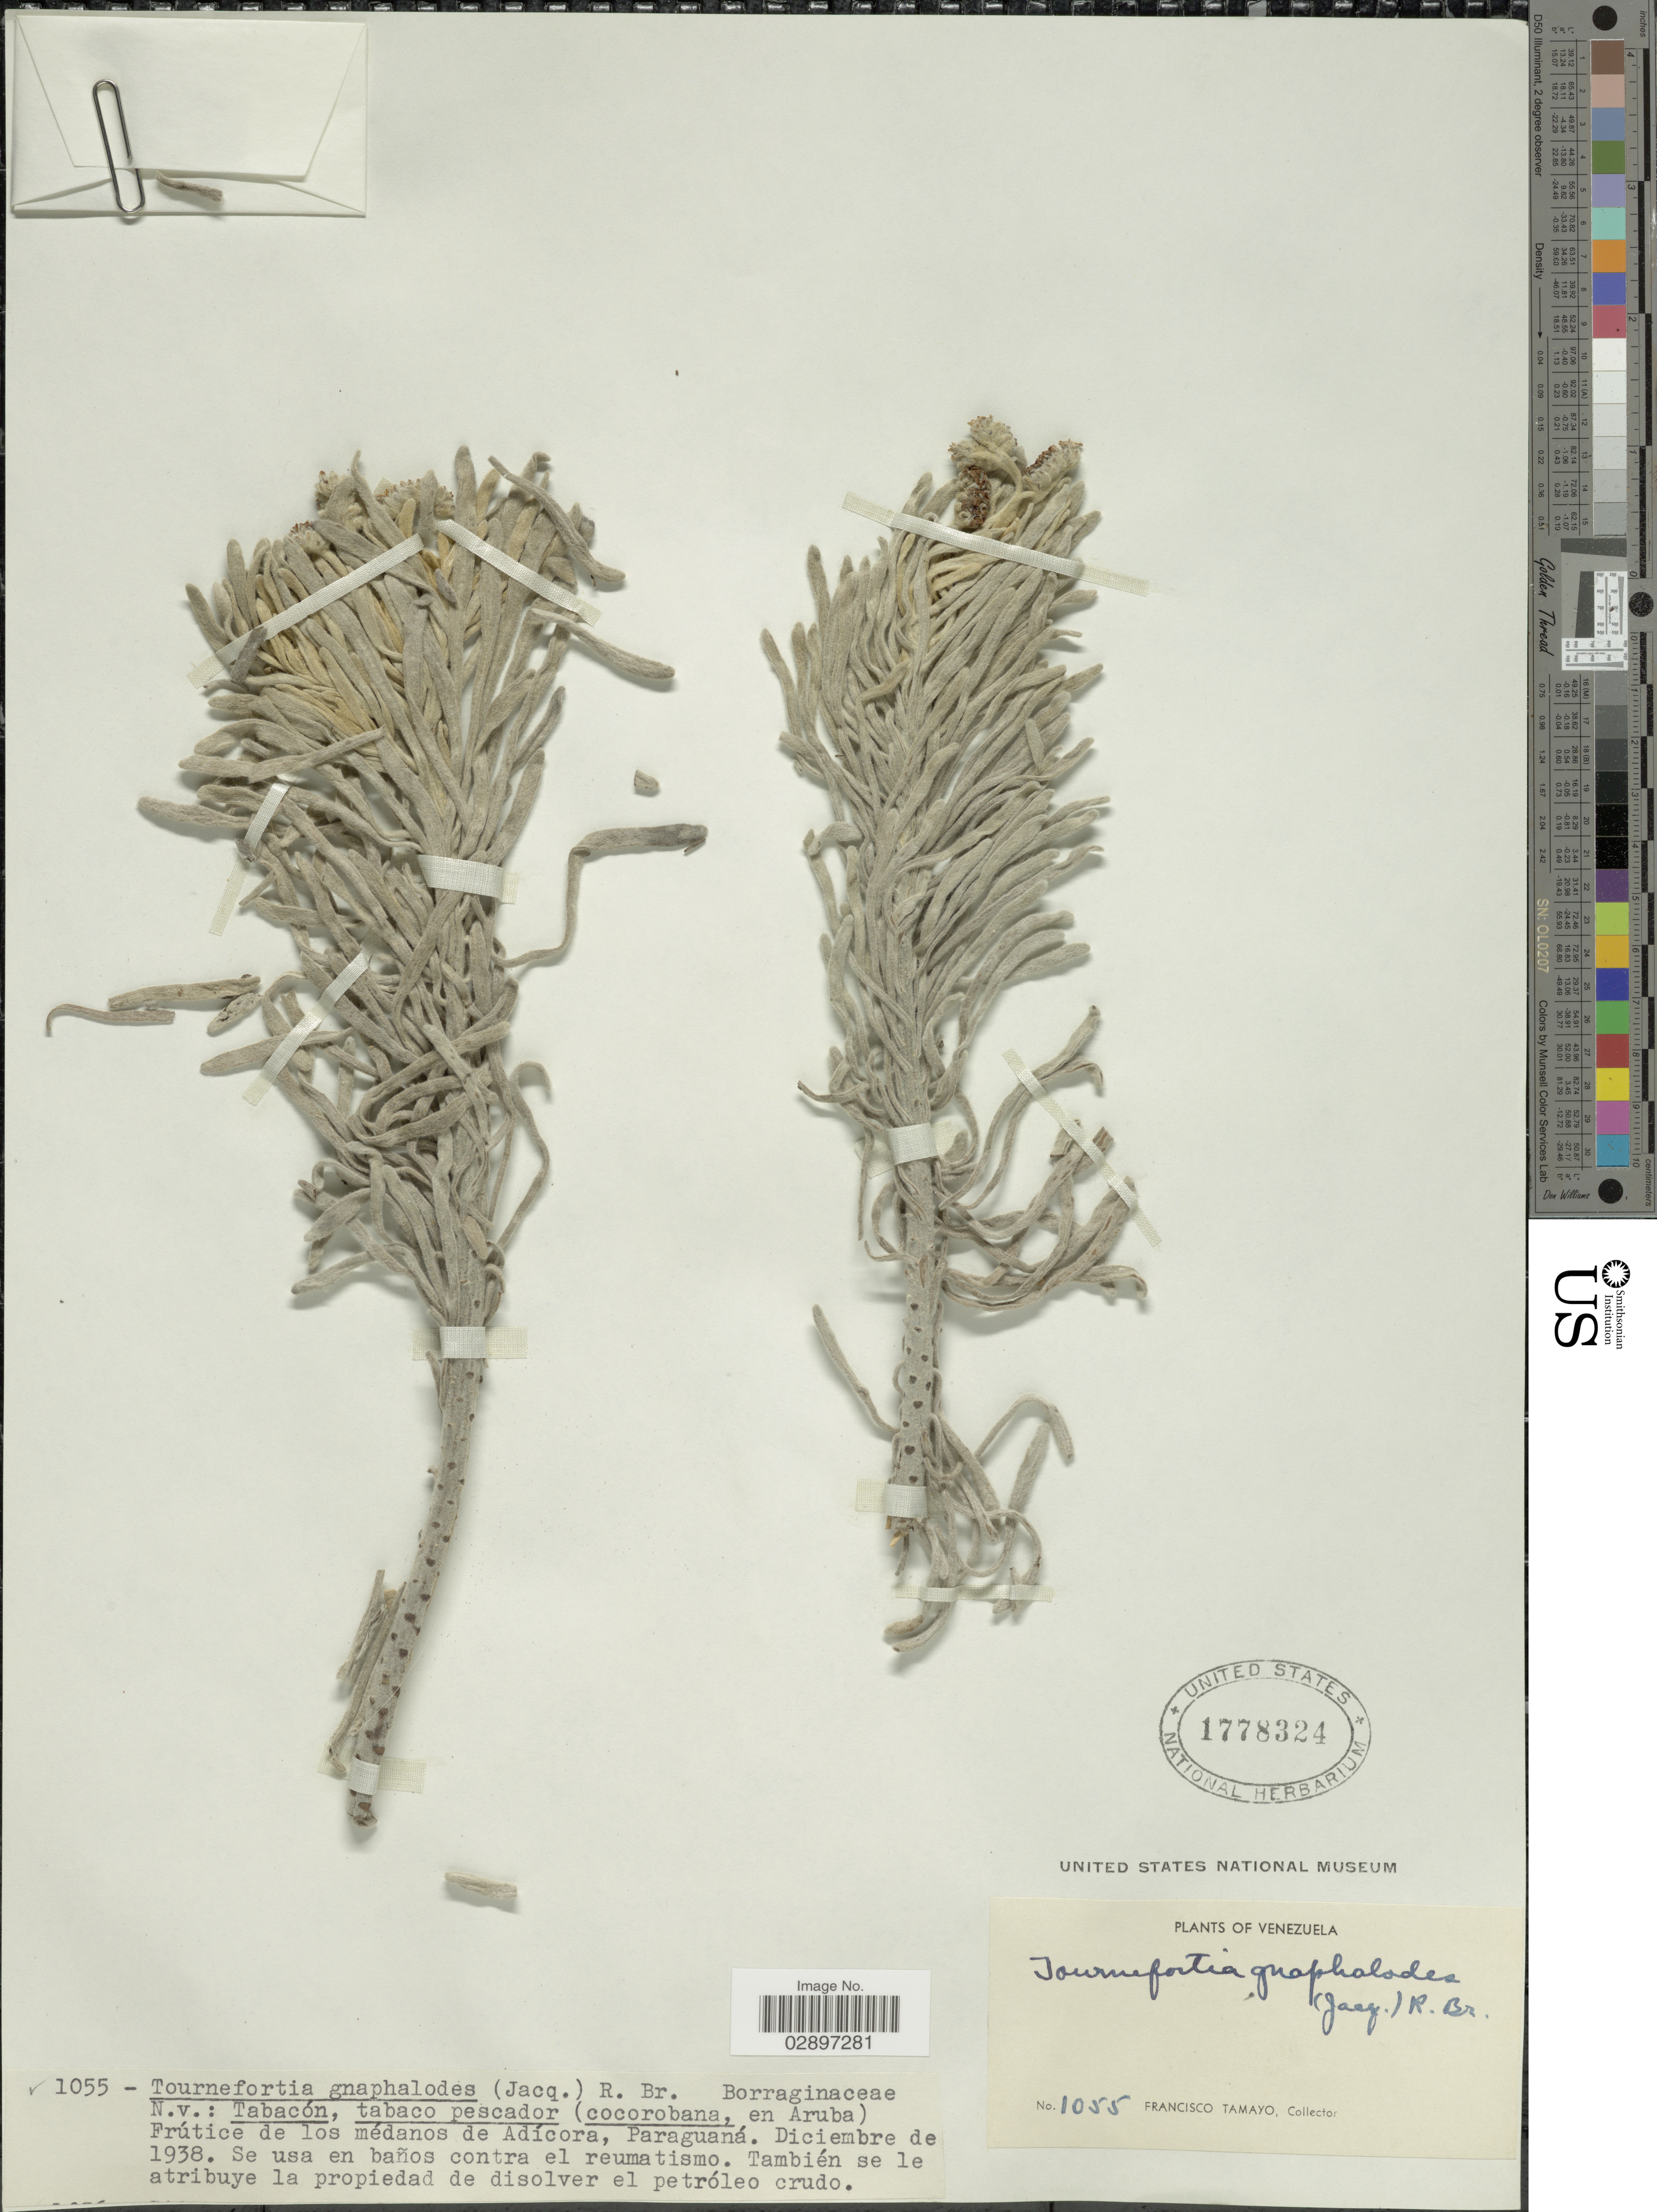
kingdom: Plantae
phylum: Tracheophyta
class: Magnoliopsida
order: Boraginales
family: Heliotropiaceae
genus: Tournefortia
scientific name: Tournefortia gnaphalodes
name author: (L.) R. Br.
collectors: F. Tamayo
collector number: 1055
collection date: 1938-12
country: Venezuela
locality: Frútice de los médanos de Adícora, Paraguaná.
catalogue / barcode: US 1778324